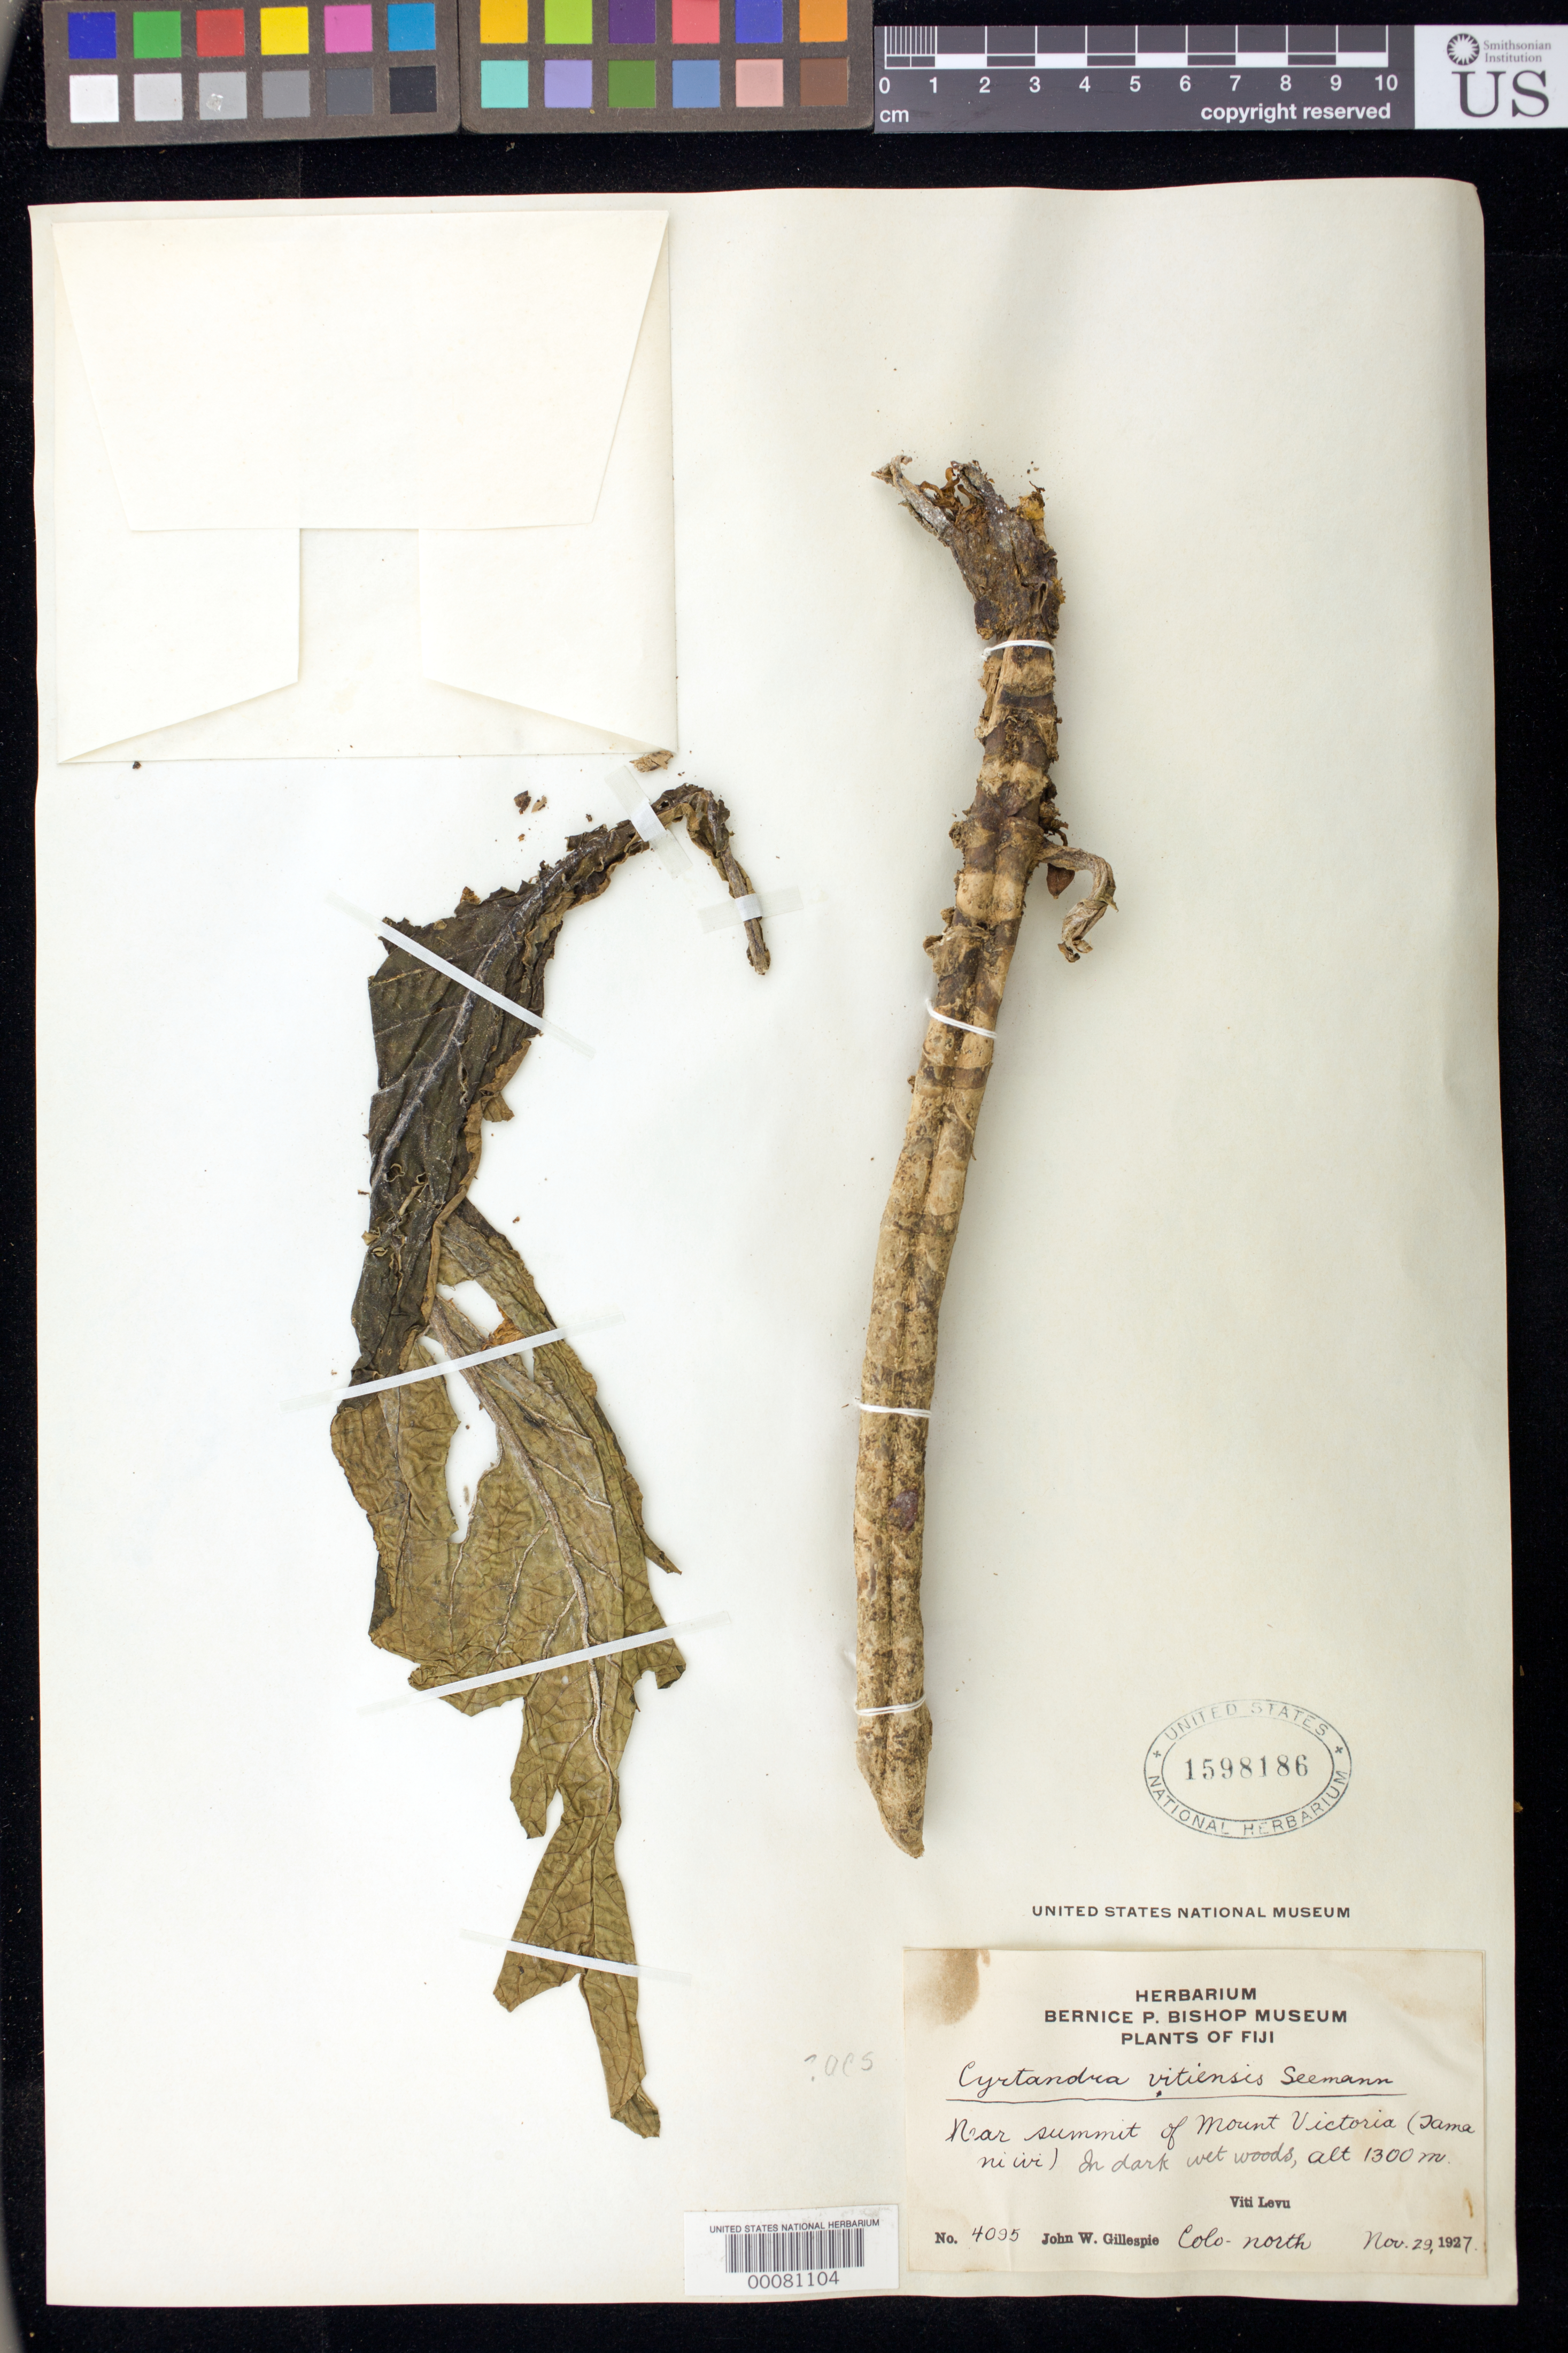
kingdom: Plantae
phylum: Tracheophyta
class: Magnoliopsida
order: Lamiales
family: Gesneriaceae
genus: Cyrtandra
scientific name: Cyrtandra vitiensis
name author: Seem.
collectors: J. W. Gillespie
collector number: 4095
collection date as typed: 29 Nov 1927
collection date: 1927-11-29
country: Fiji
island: Viti Levu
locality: Near summit of mt victoria (tama ni ivi), colo-north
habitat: In dark wet woods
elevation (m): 1300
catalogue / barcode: US 1598186